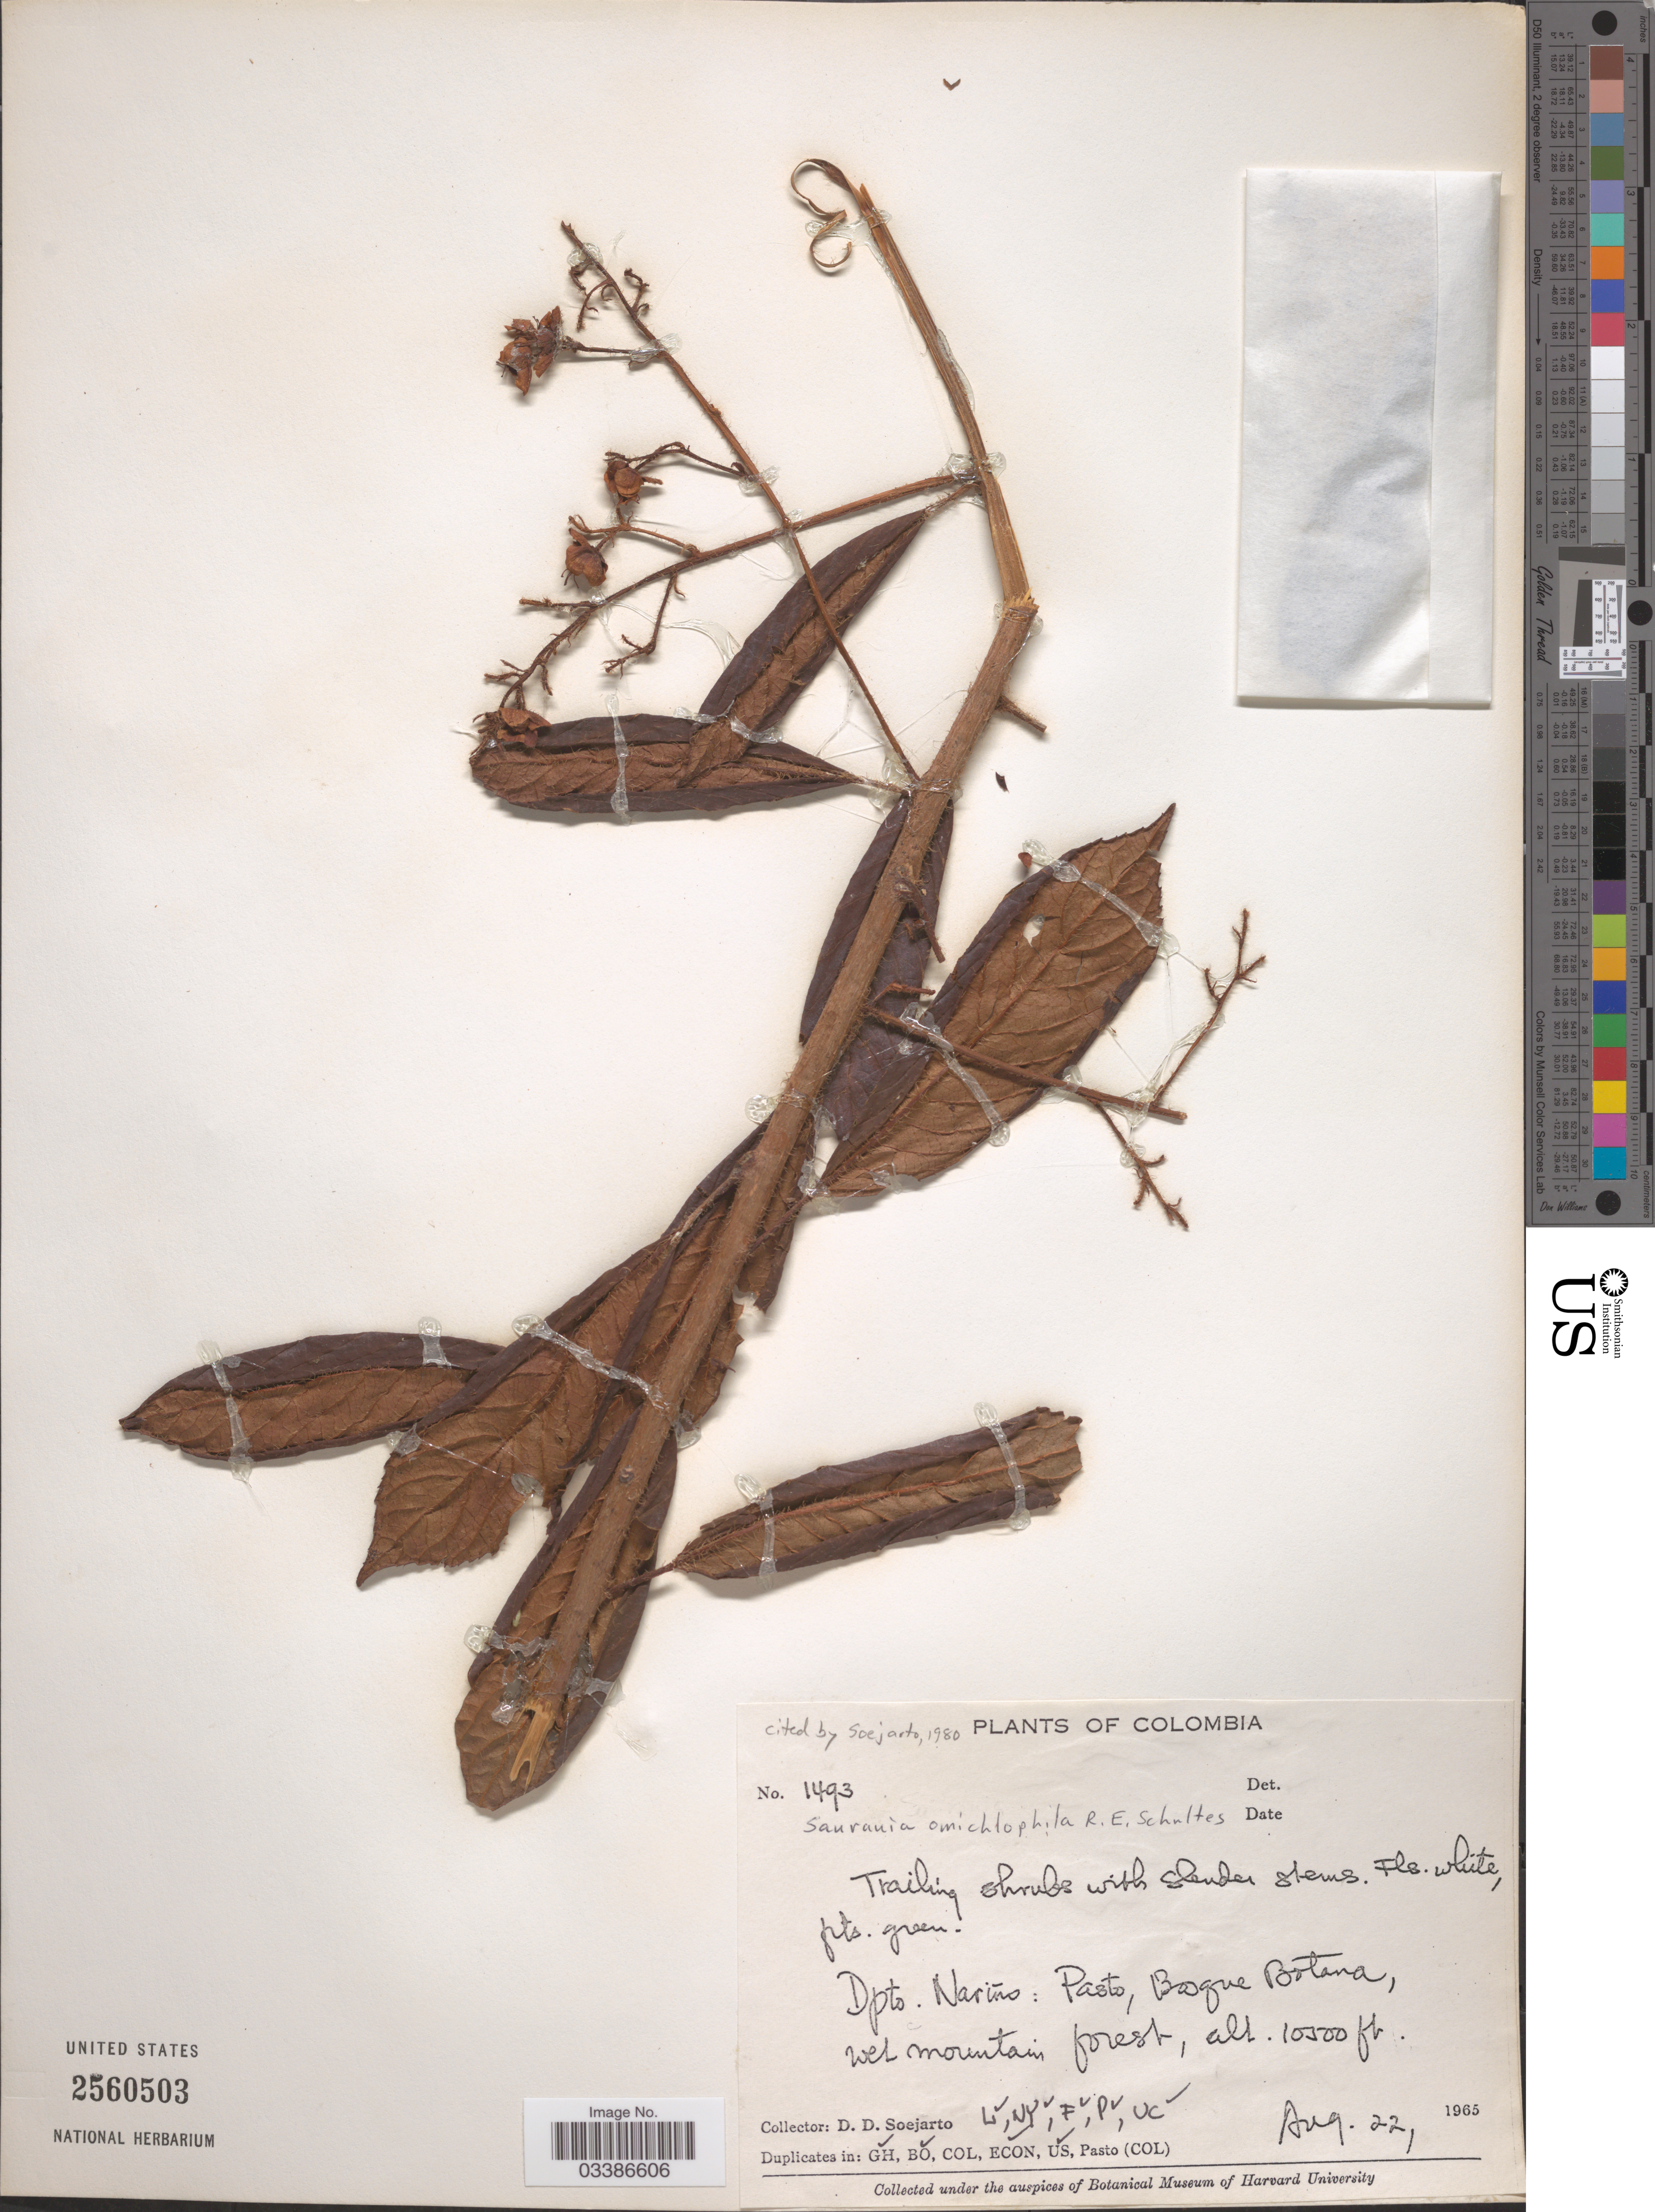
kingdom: Plantae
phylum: Tracheophyta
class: Magnoliopsida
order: Ericales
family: Actinidiaceae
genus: Saurauia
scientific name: Saurauia omichlophila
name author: R.E. Schult.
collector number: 1493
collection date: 1965-08-22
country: Colombia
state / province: Nariño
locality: Dpto. Nariño: Pasto, Bosque Botana.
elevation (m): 3200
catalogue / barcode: US 2560503